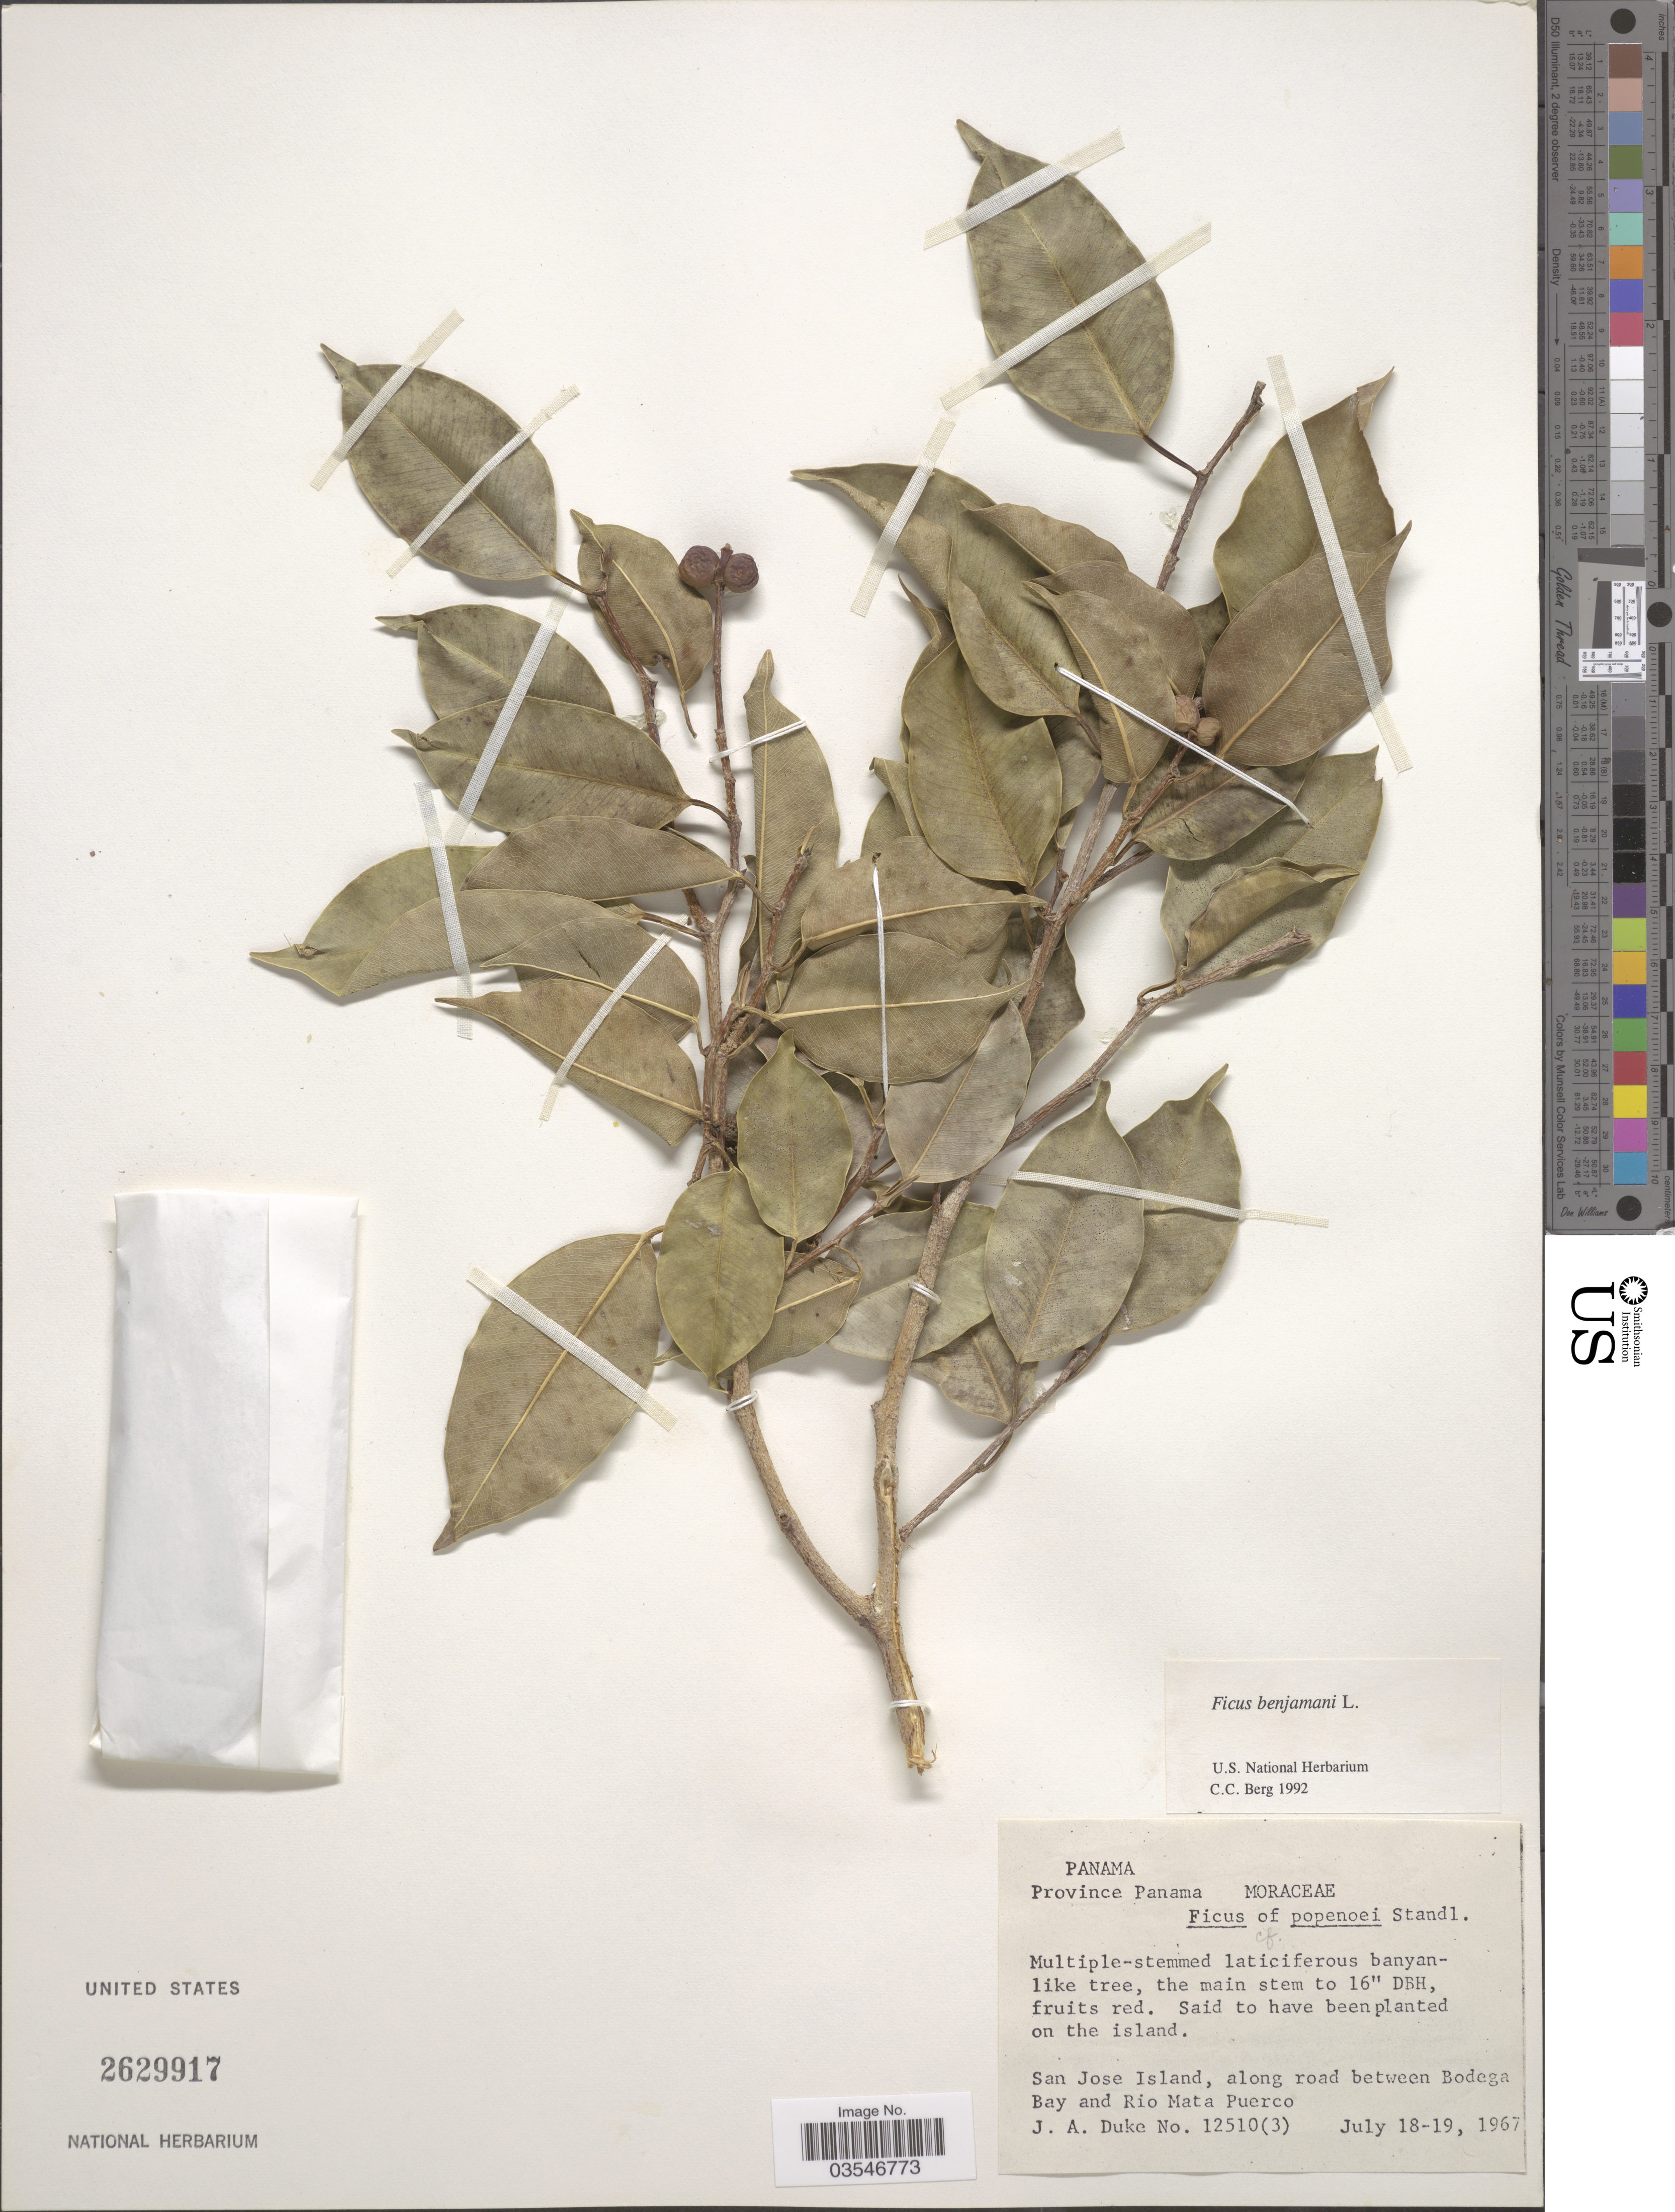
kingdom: Plantae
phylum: Tracheophyta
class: Magnoliopsida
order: Rosales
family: Moraceae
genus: Ficus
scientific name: Ficus benjamina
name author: L.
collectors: J. A. Duke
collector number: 12510 (3)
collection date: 1967-07-18/1967-07-19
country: Panama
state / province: Panamá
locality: San Jose Island, along road between Bodega Bay and Rio Mata Puerco.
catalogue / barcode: US 2629917